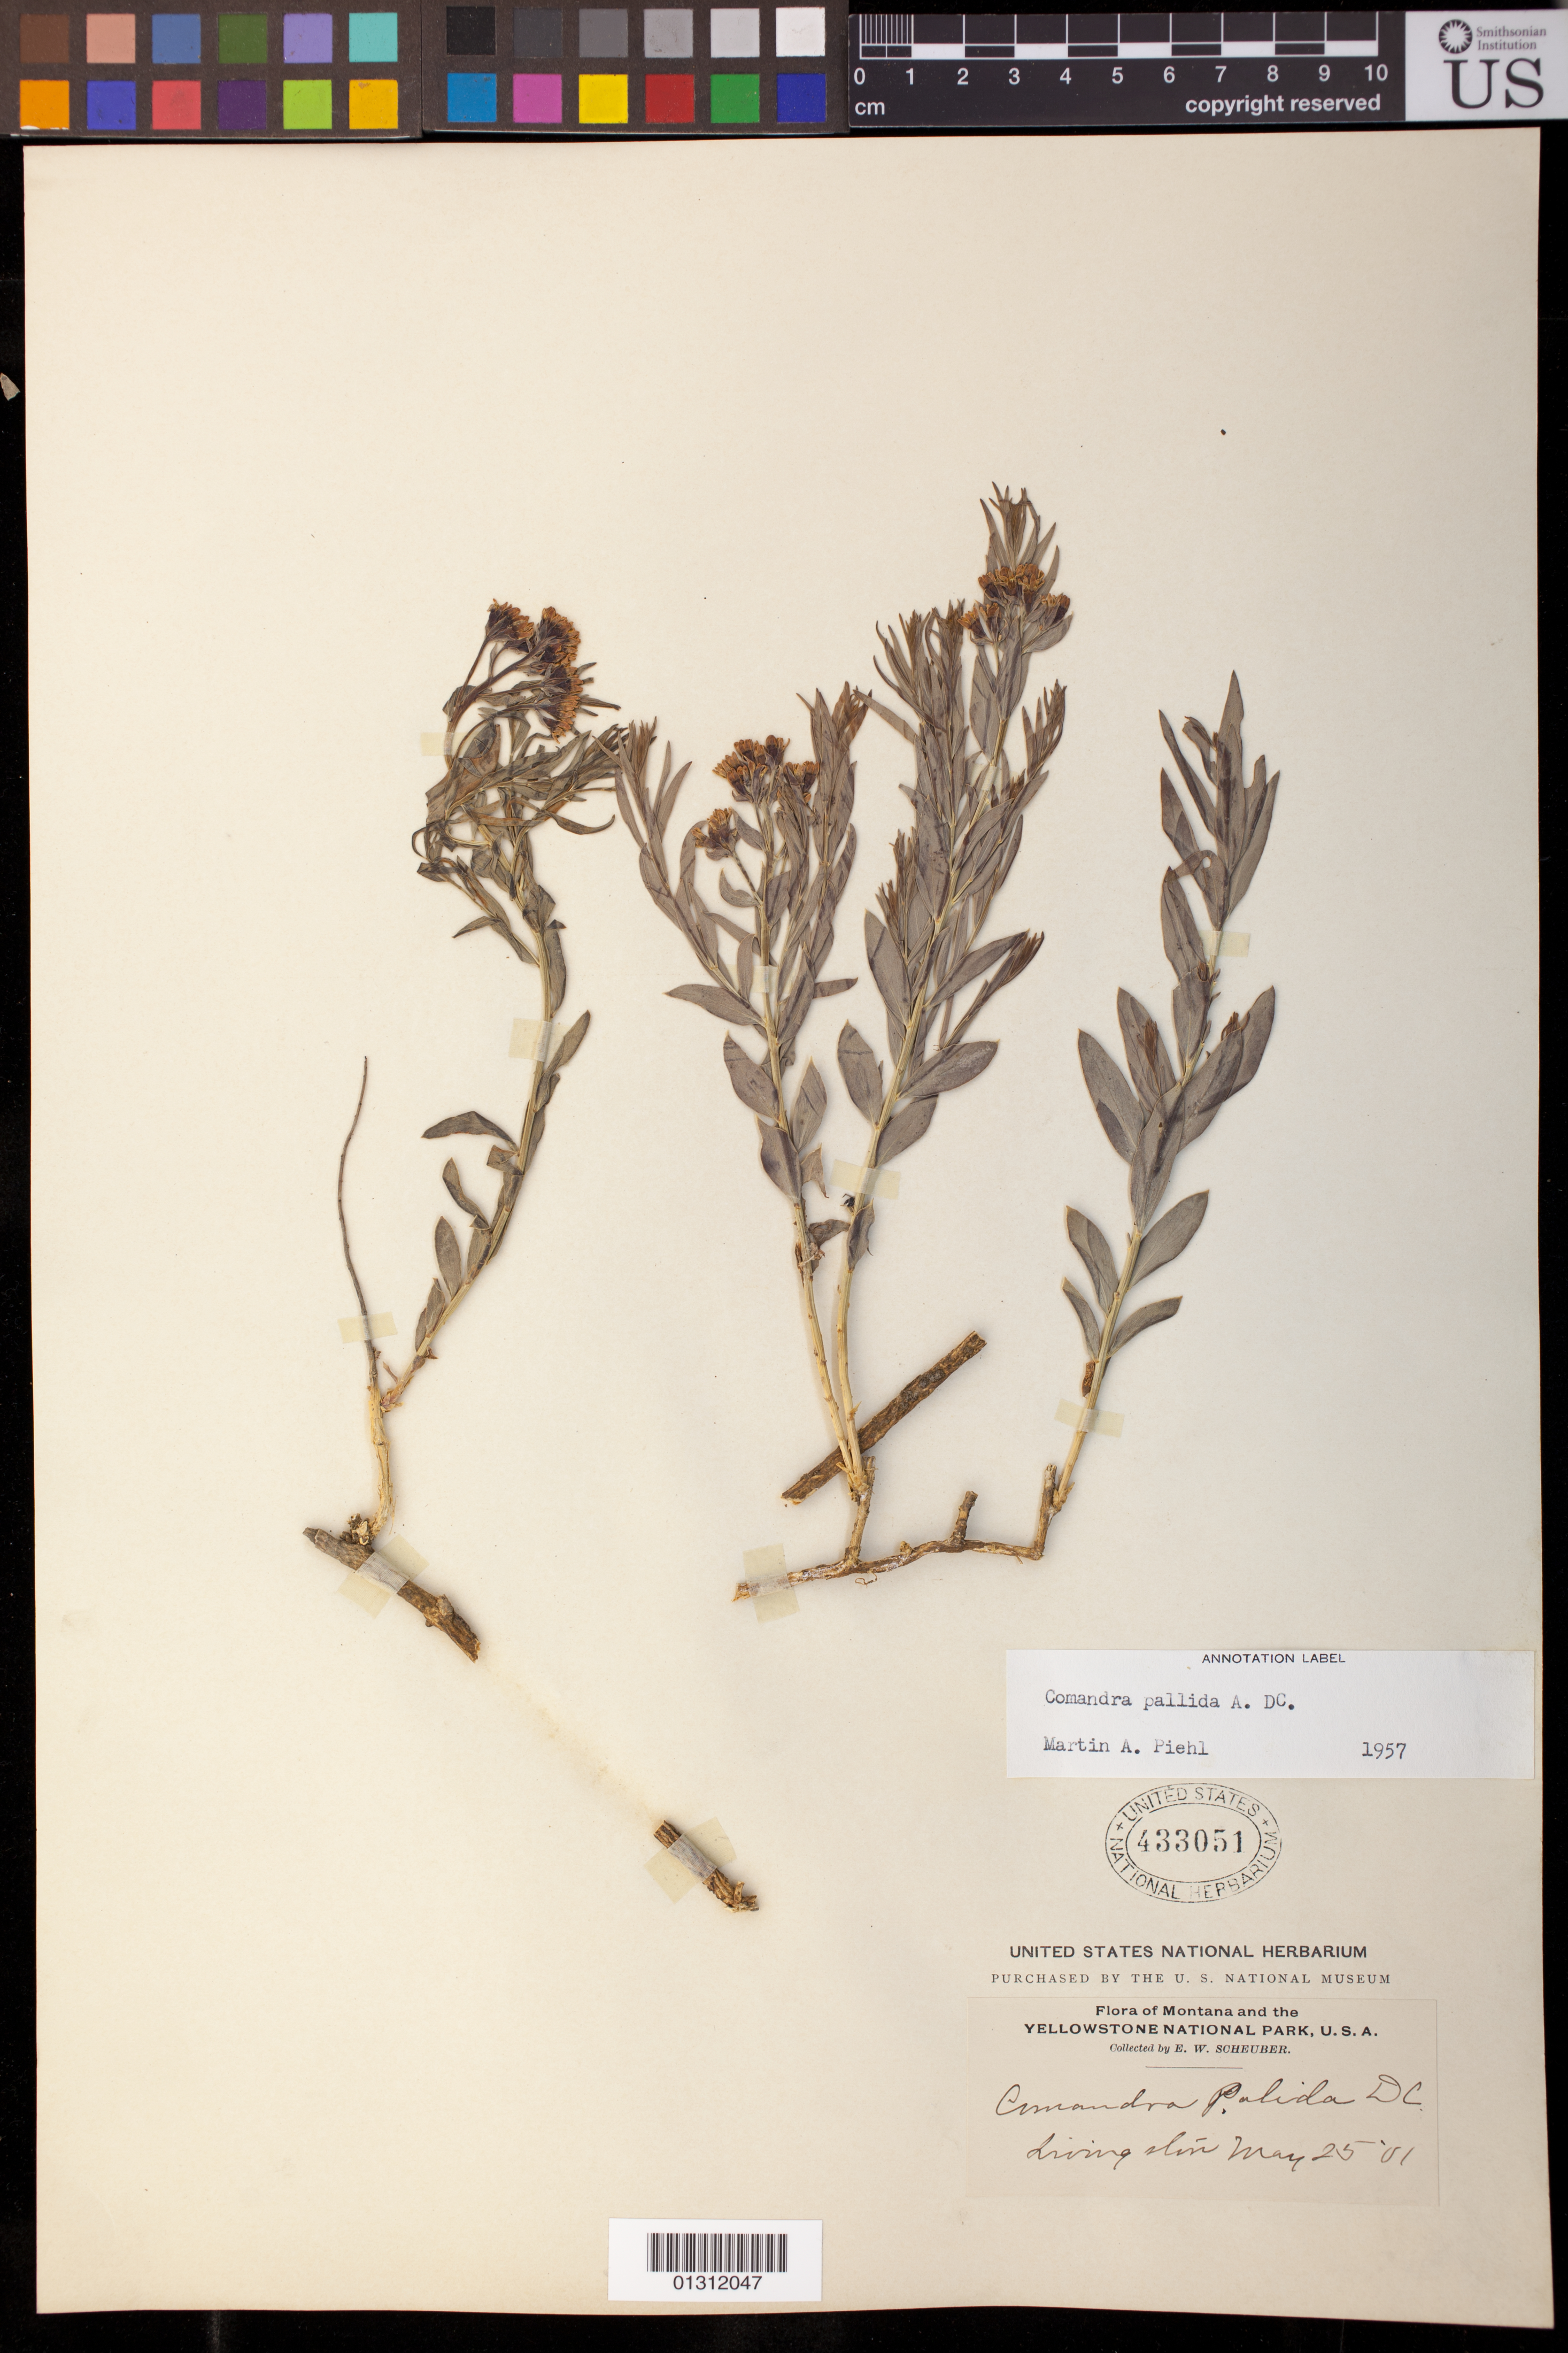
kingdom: Plantae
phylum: Tracheophyta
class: Magnoliopsida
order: Santalales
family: Comandraceae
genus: Comandra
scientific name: Comandra pallida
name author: A. DC.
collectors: E. Scheuber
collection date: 1901-05-25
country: United States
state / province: Montana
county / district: Park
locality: Yellowstone National Park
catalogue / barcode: US 433051